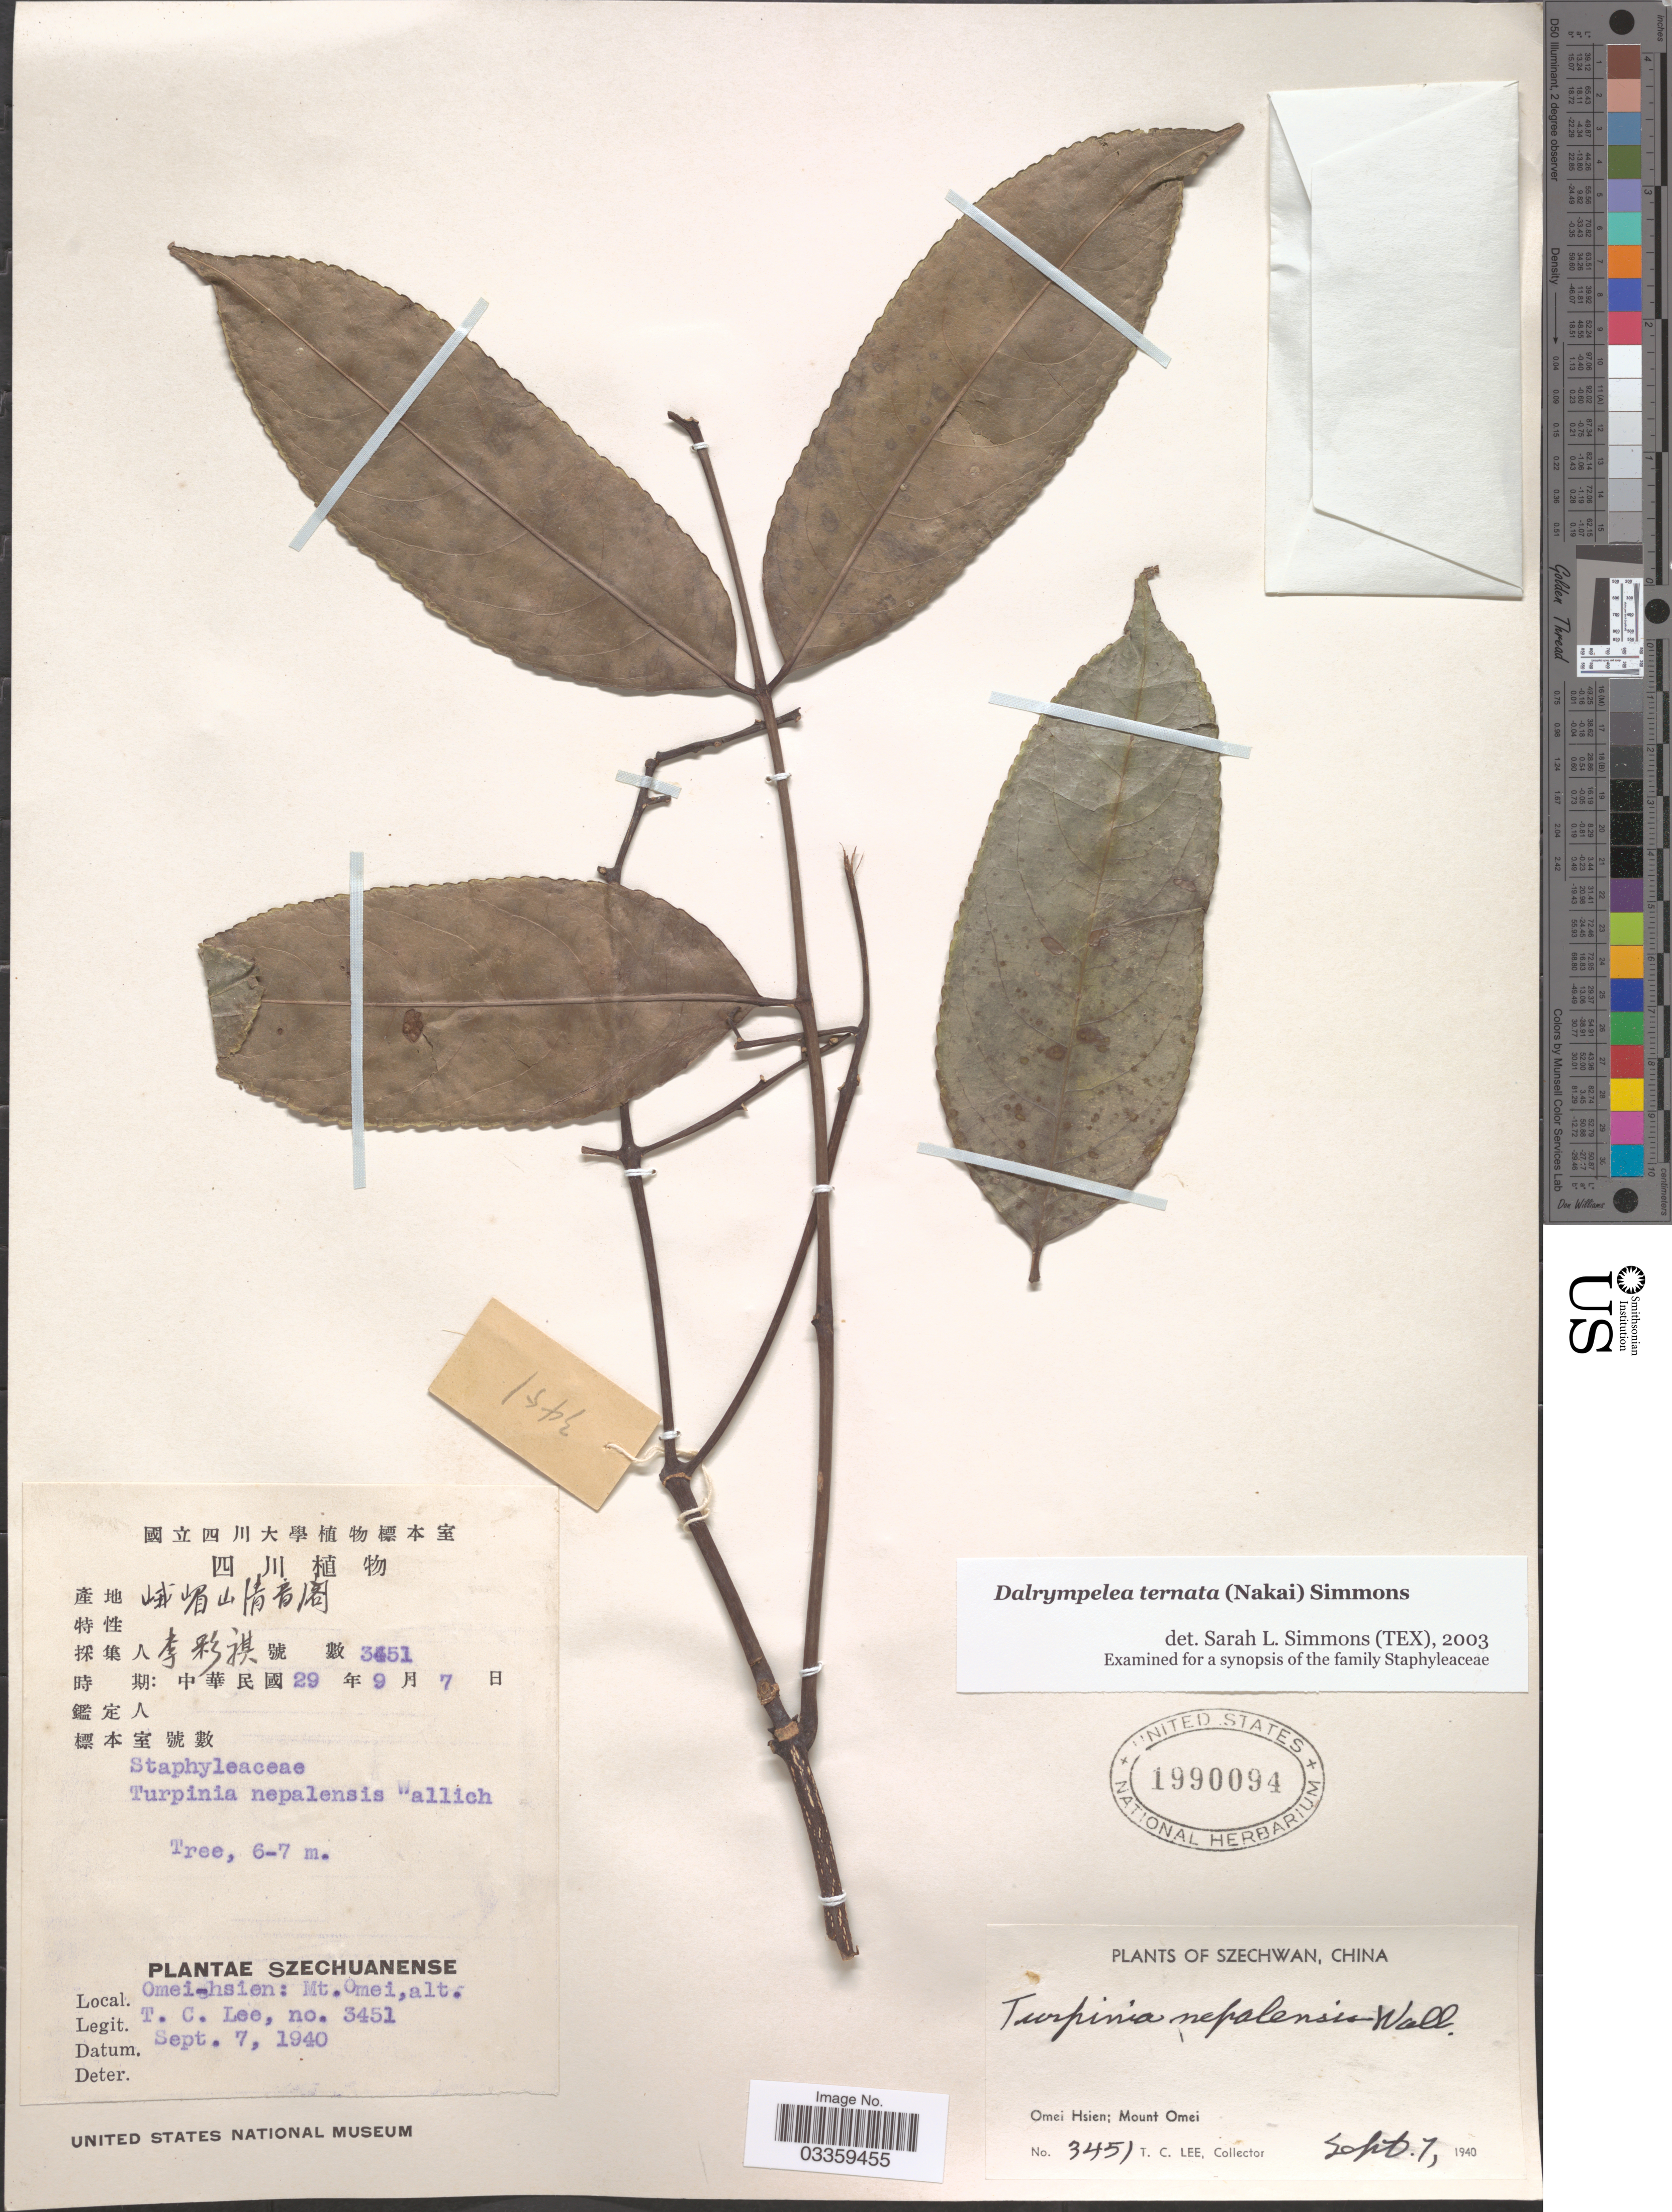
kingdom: Plantae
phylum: Tracheophyta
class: Magnoliopsida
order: Crossosomatales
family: Staphyleaceae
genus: Turpinia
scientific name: Turpinia ternata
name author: Nakai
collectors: T. Lee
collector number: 3451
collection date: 1940-09-07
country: China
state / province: Sichuan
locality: Szechwan. Omei-Hsien; Mount Omei.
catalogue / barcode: US 1990094